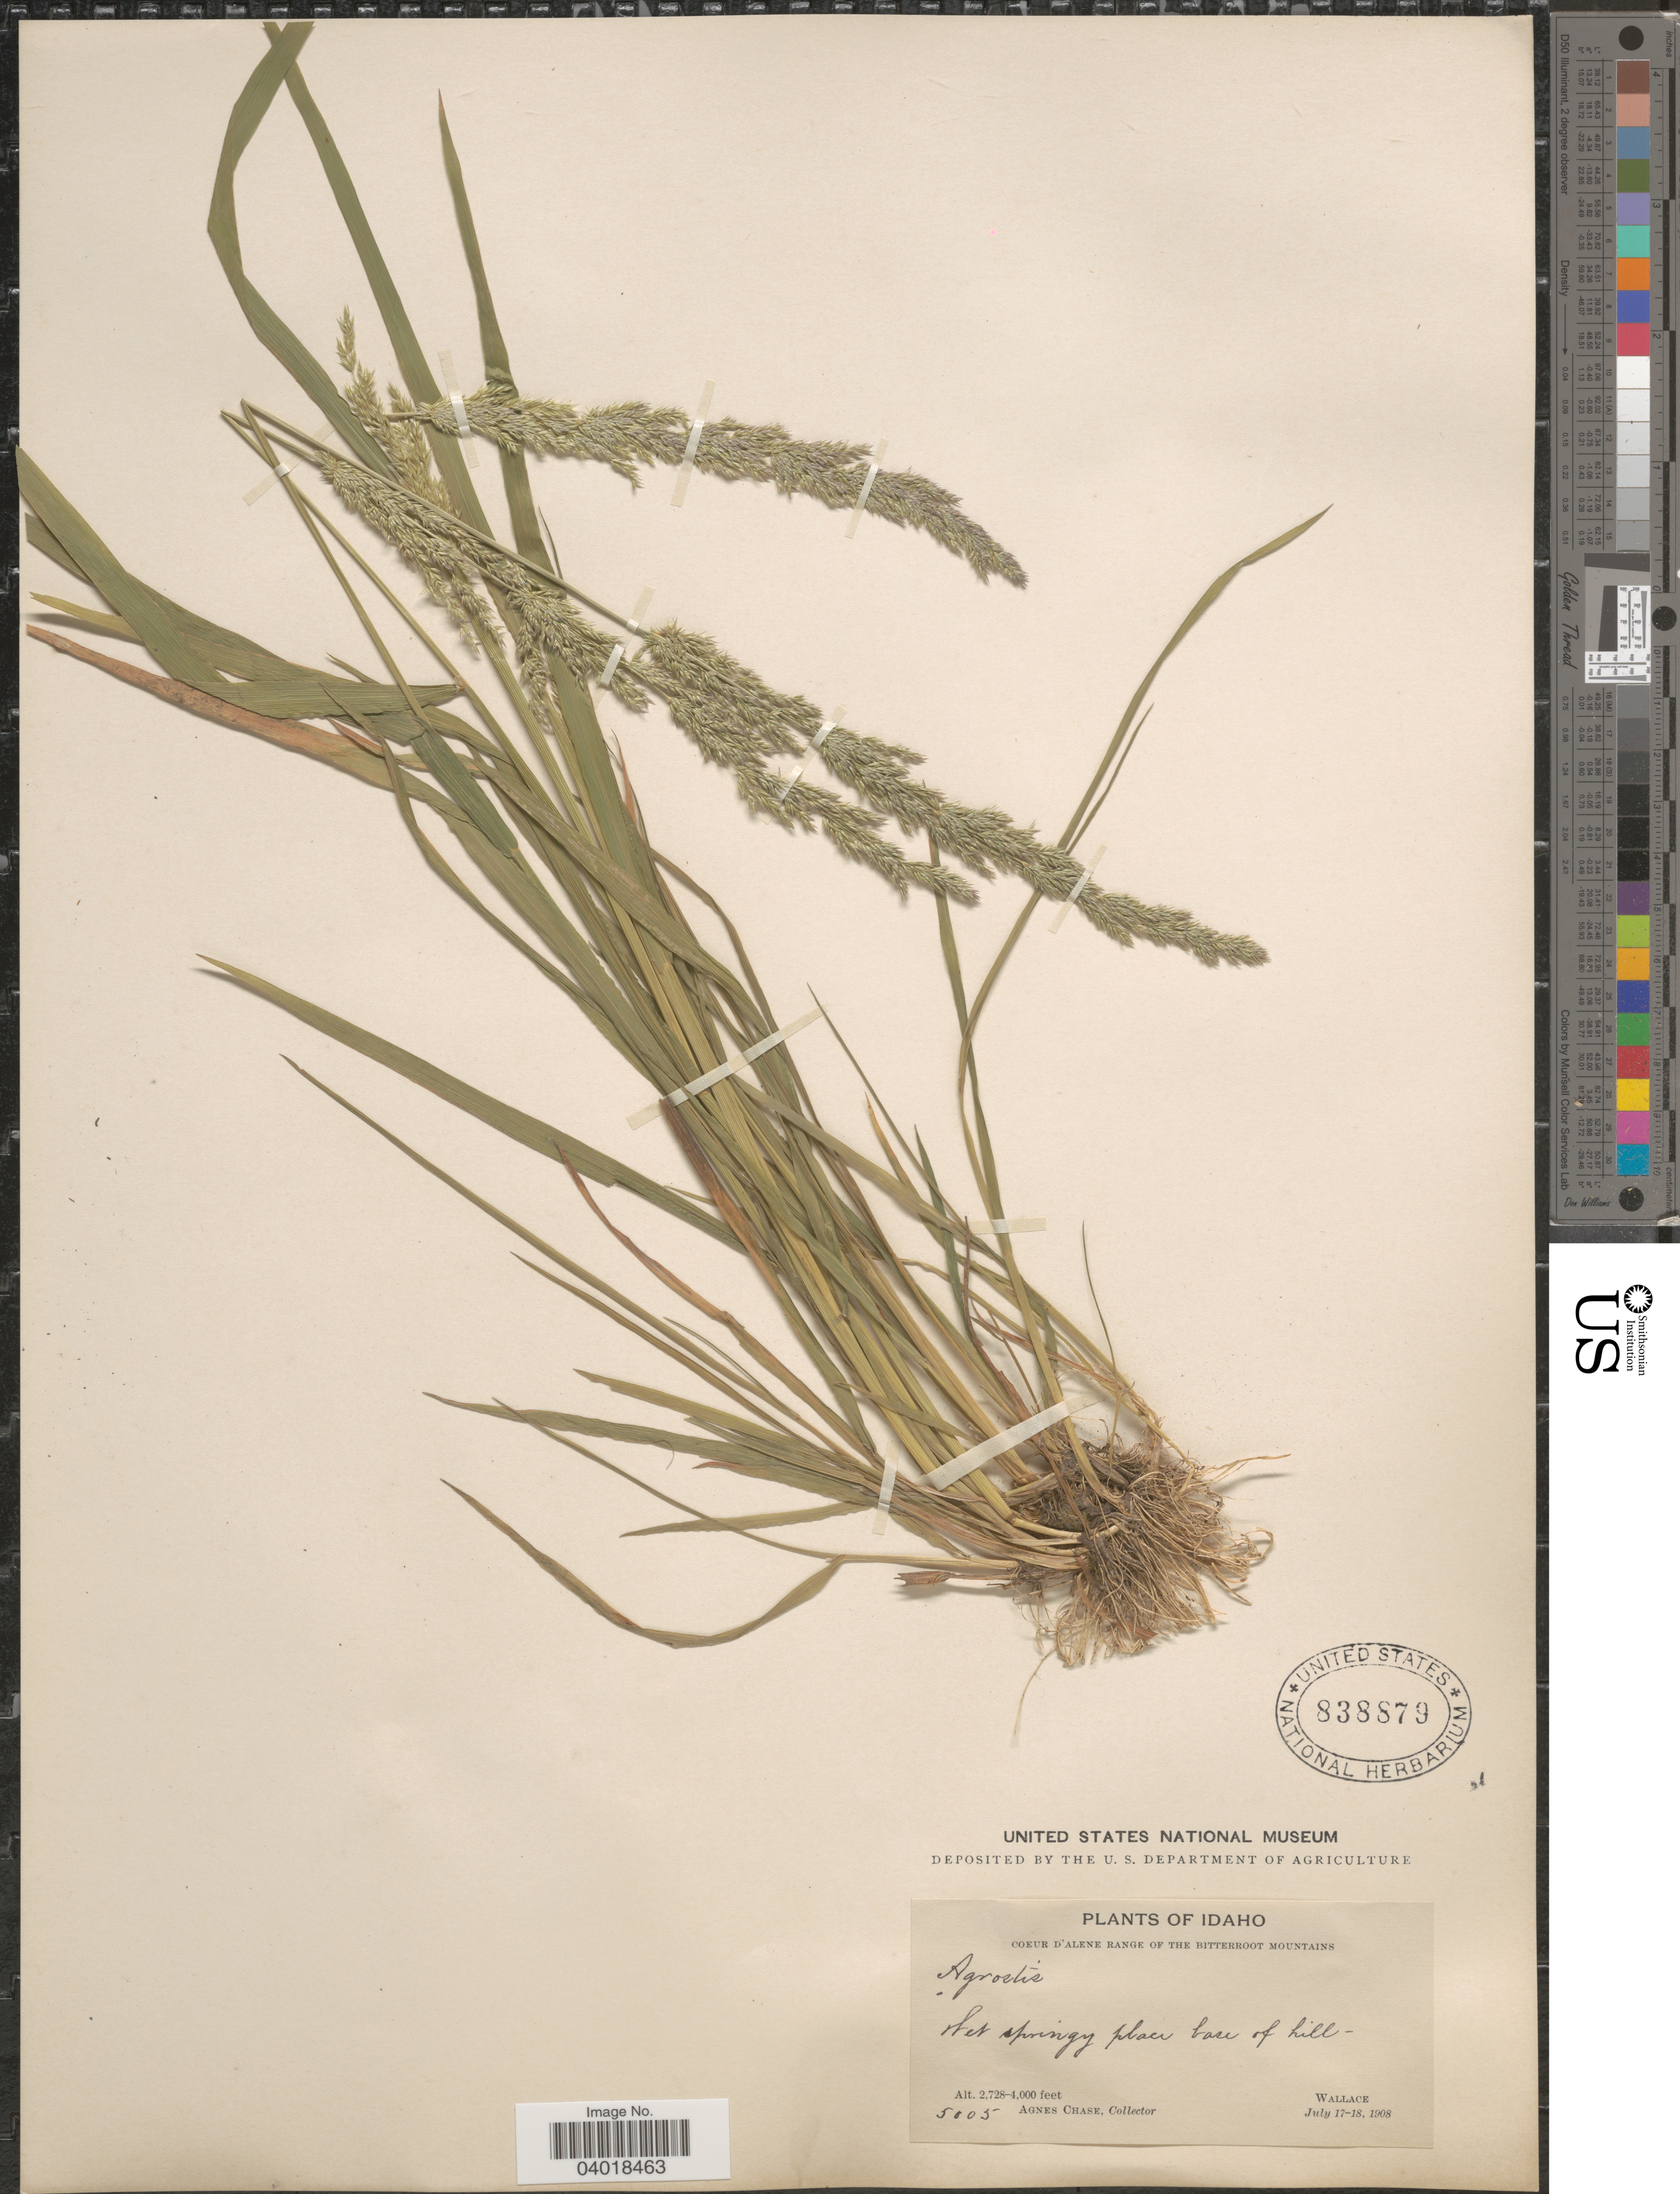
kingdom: Plantae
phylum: Tracheophyta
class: Liliopsida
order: Poales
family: Poaceae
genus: Agrostis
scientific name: Agrostis exarata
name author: Trin.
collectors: A. Chase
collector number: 5805*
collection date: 1908-07-17/1908-07-18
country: United States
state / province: Idaho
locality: Coeur D'Alene Range of the Bitterroot Mountains. Wallace.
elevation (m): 831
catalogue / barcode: US 838879